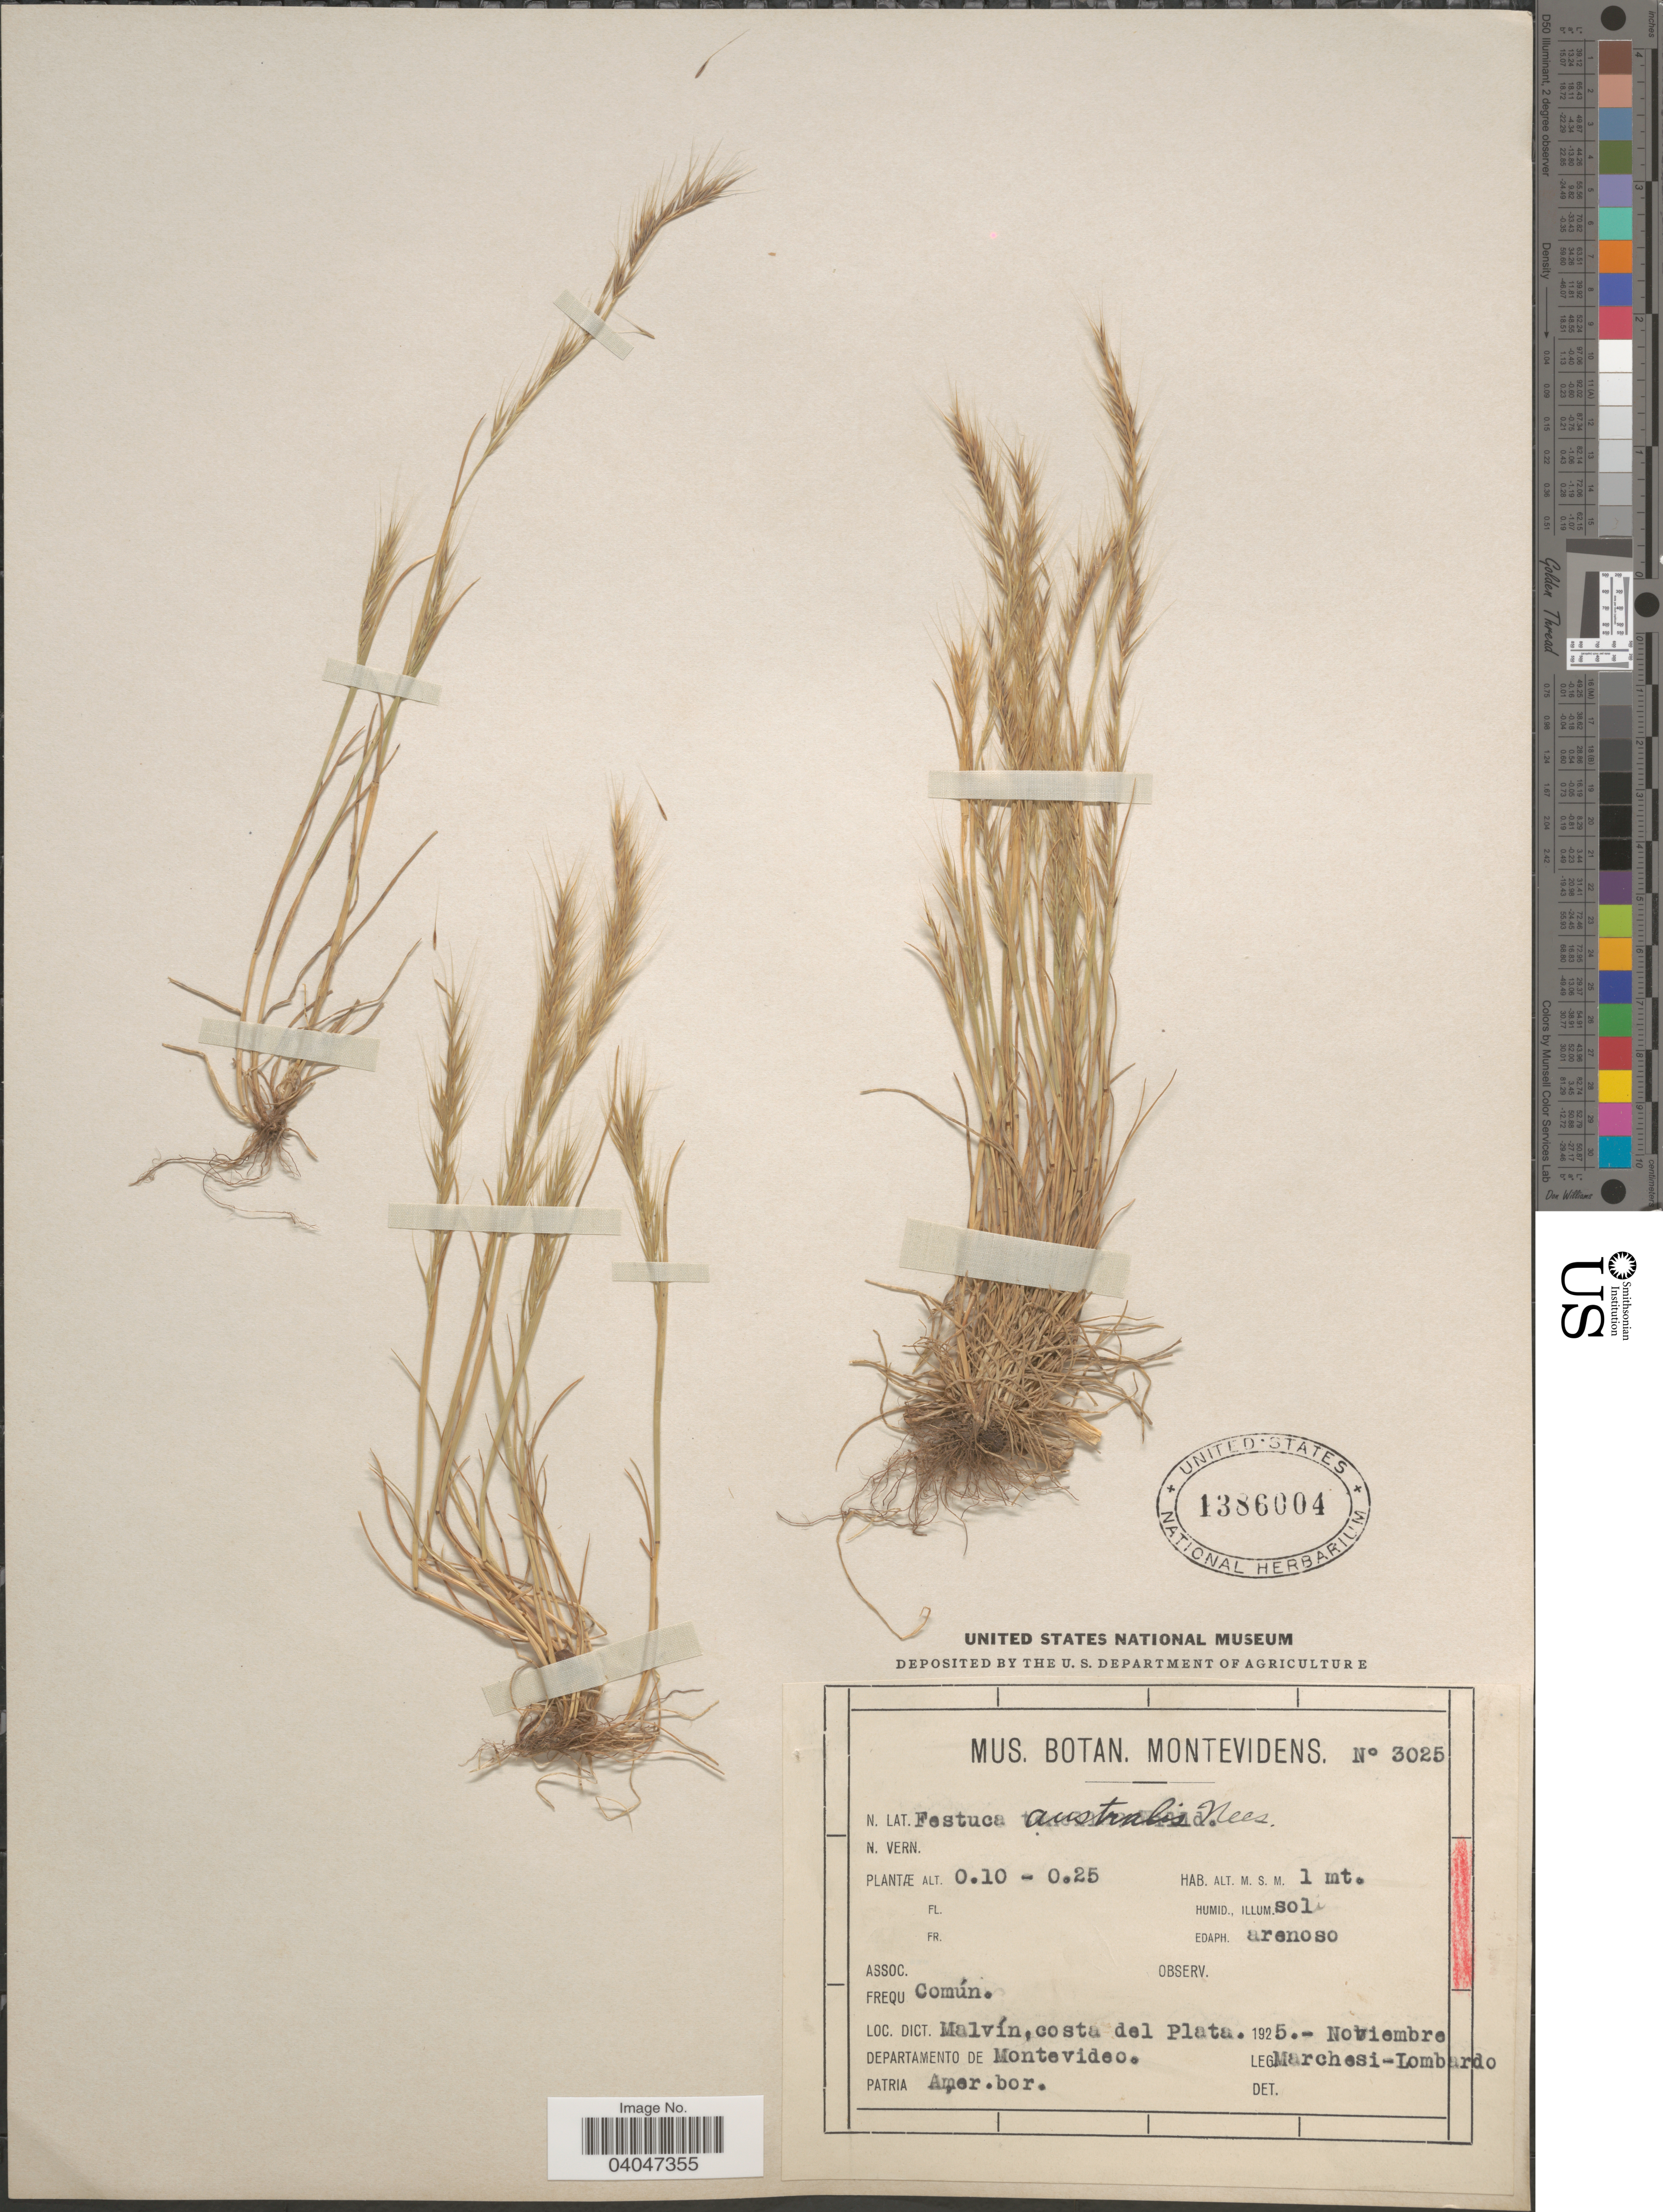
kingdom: Plantae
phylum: Tracheophyta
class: Liliopsida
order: Poales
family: Poaceae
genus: Festuca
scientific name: Festuca australis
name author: Nees ex Steud.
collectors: Marchesi-Lombardo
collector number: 3025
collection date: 1925-11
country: Uruguay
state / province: Montevideo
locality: Loc. Dict. Malvín, costa del Plata. Departamento de Montevideo.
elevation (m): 1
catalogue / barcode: US 1386004